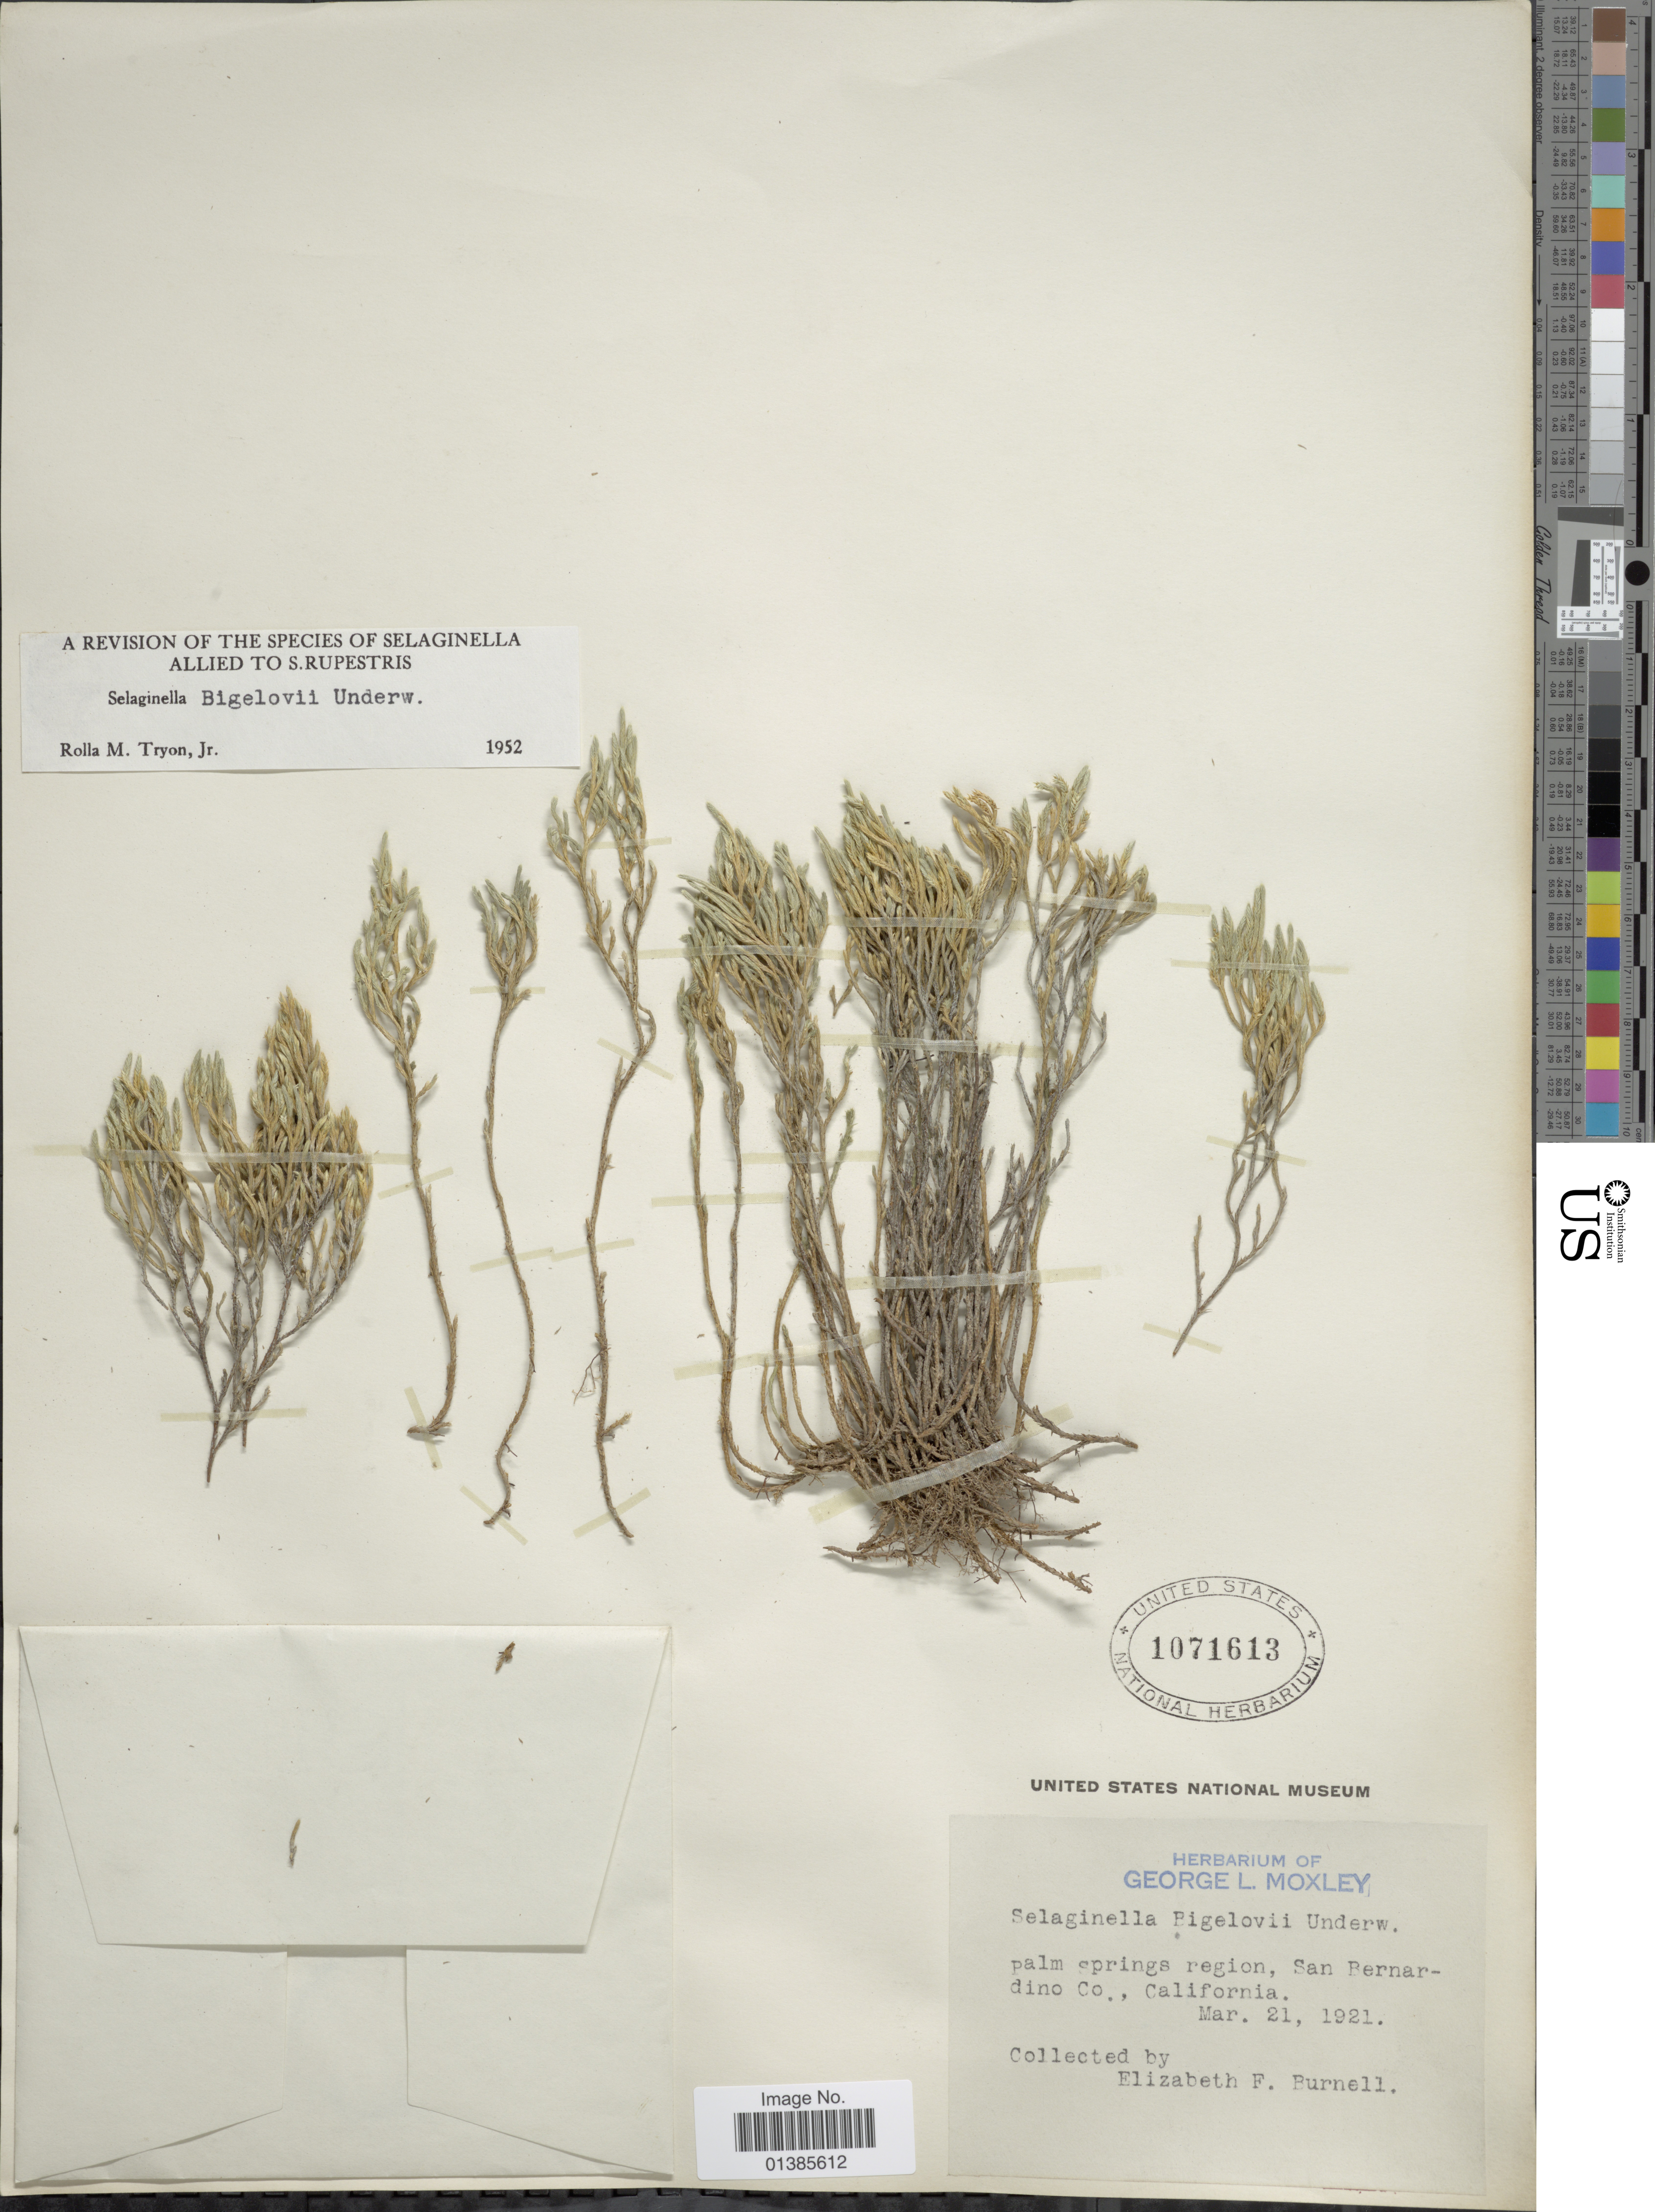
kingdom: Plantae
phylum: Tracheophyta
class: Lycopodiopsida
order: Selaginellales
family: Selaginellaceae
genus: Selaginella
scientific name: Selaginella bigelovii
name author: Underw.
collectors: E. Burnell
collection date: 1921-03-21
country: United States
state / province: California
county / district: San Bernardino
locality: Palm springs region, San Bernardino Co.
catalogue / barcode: US 1071613